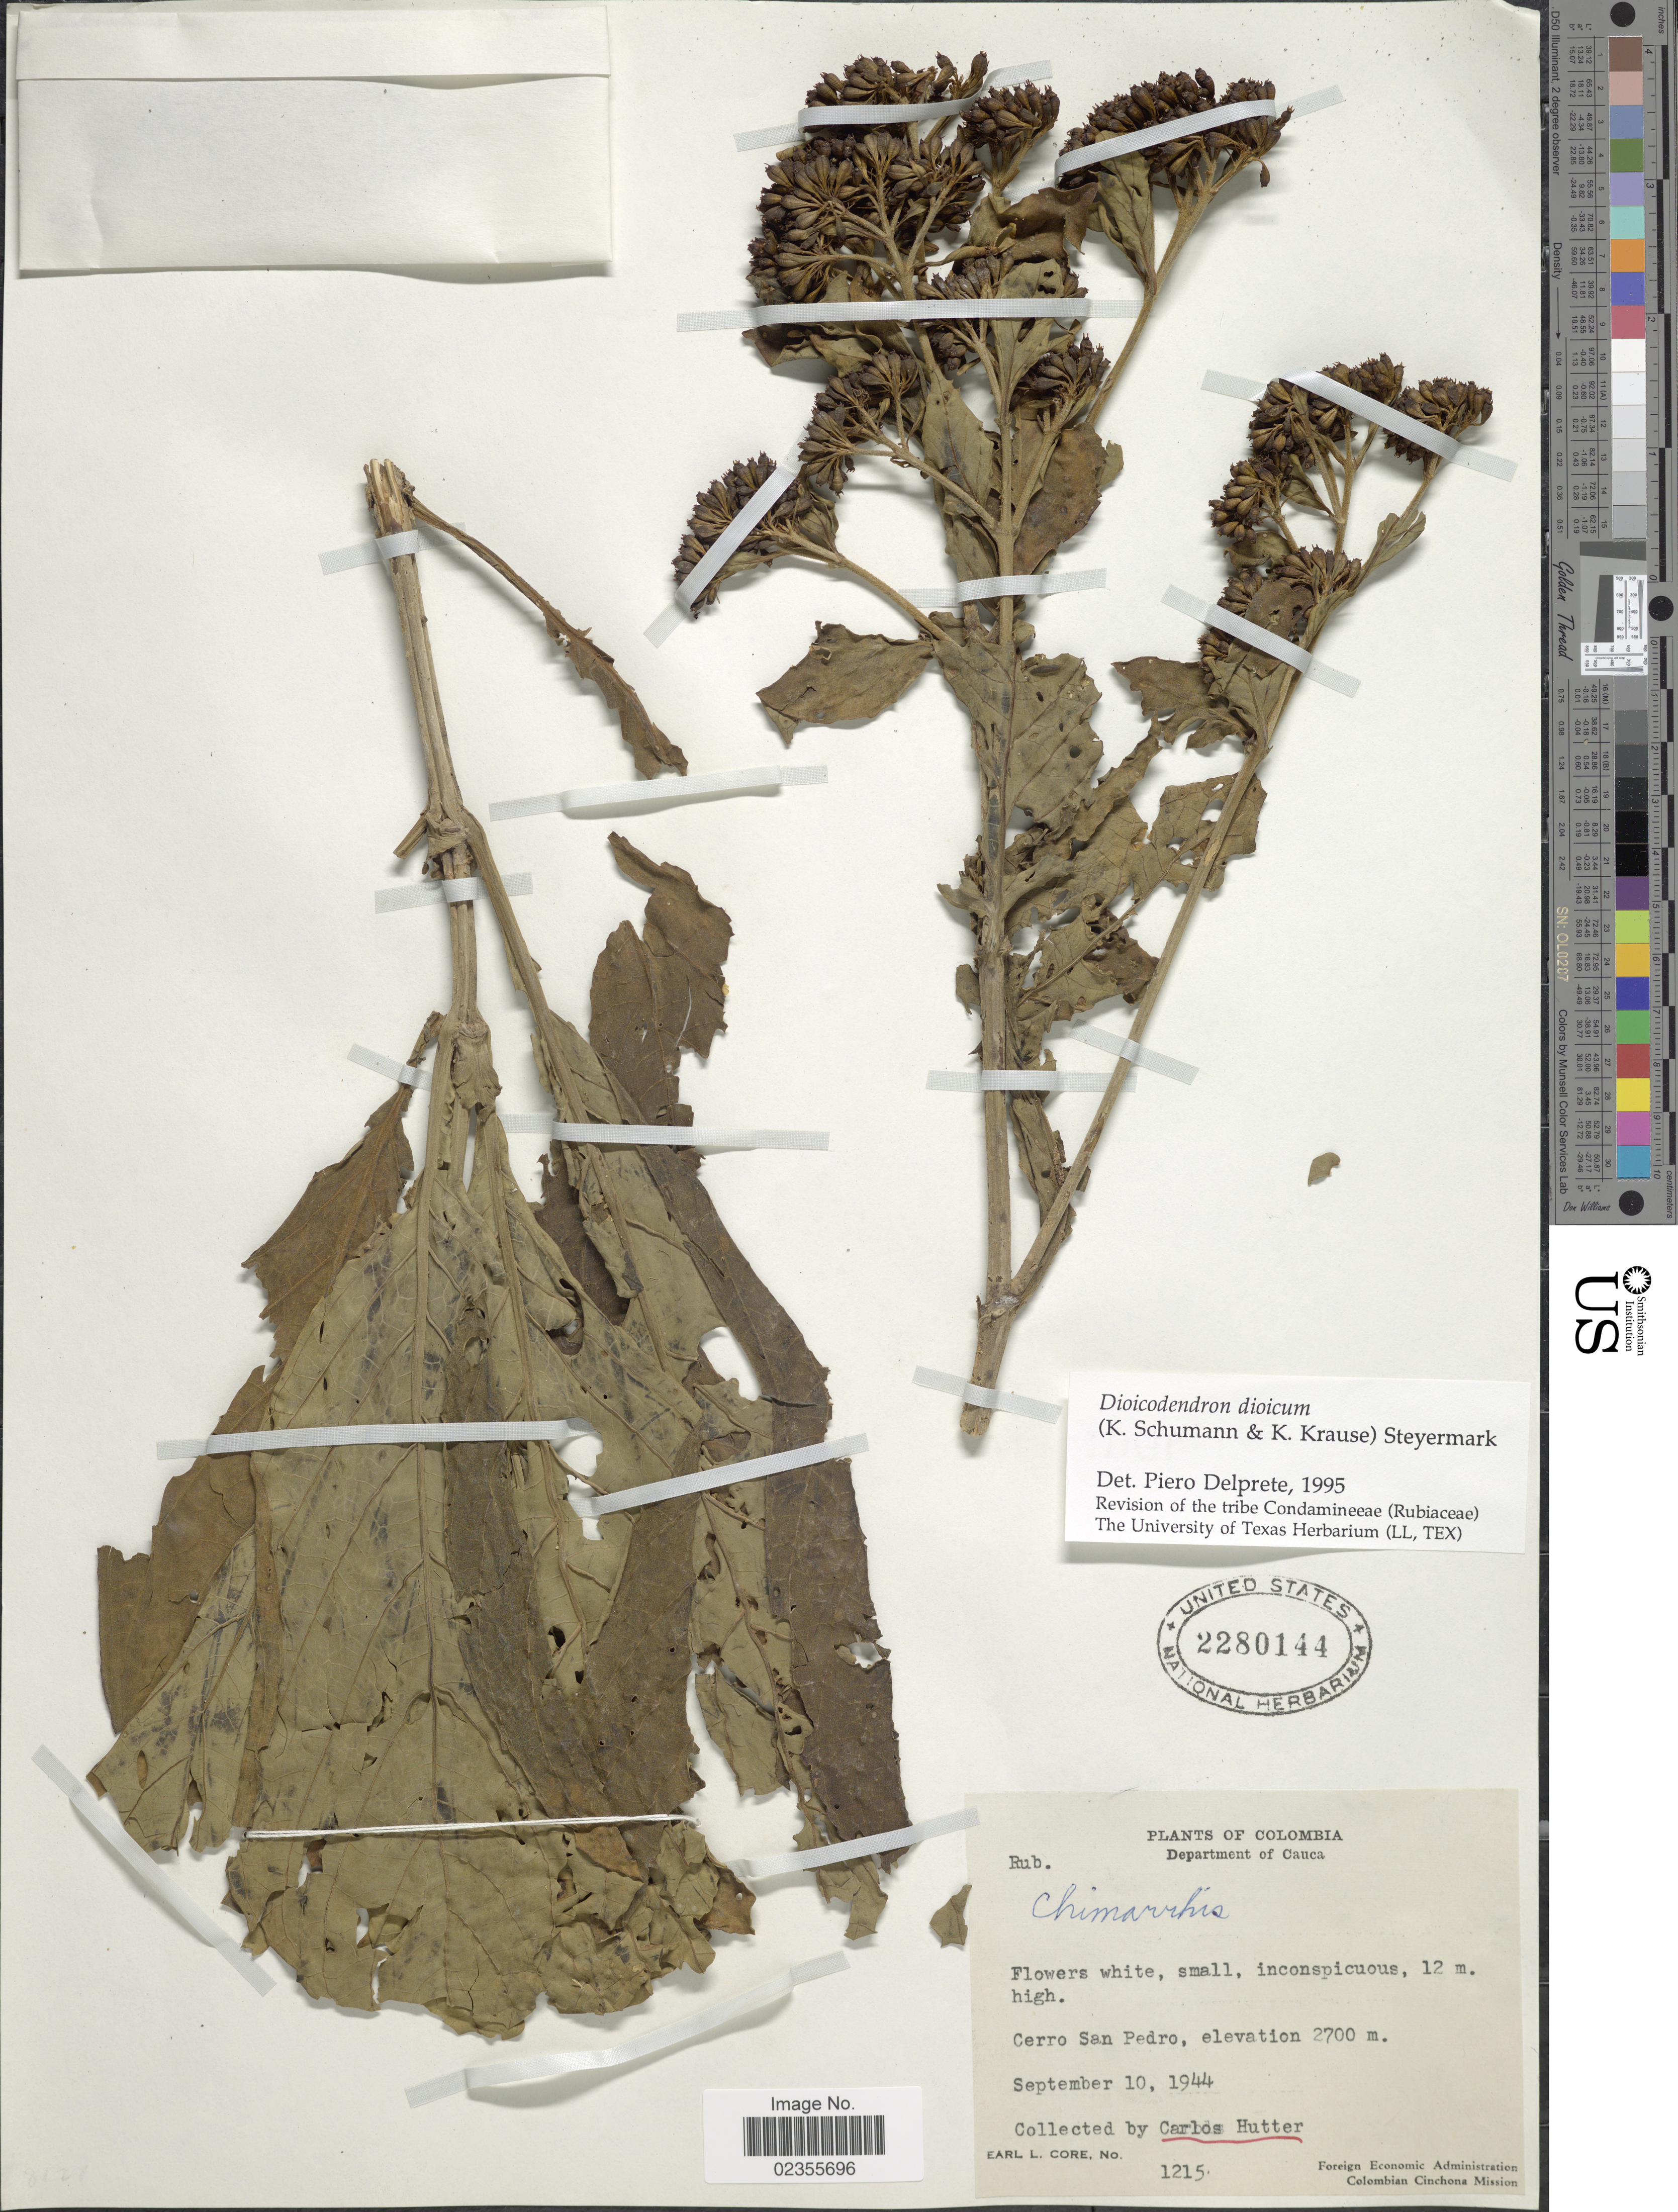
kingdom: Plantae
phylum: Tracheophyta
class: Magnoliopsida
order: Gentianales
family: Rubiaceae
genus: Dioicodendron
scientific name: Dioicodendron dioicum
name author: (K. Schum. & Krause) Steyerm.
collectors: C. Hutter & E. Core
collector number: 1215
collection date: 1944-09-10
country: Colombia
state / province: Cauca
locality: Cerro San Pedro.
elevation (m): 2700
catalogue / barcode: US 2280144